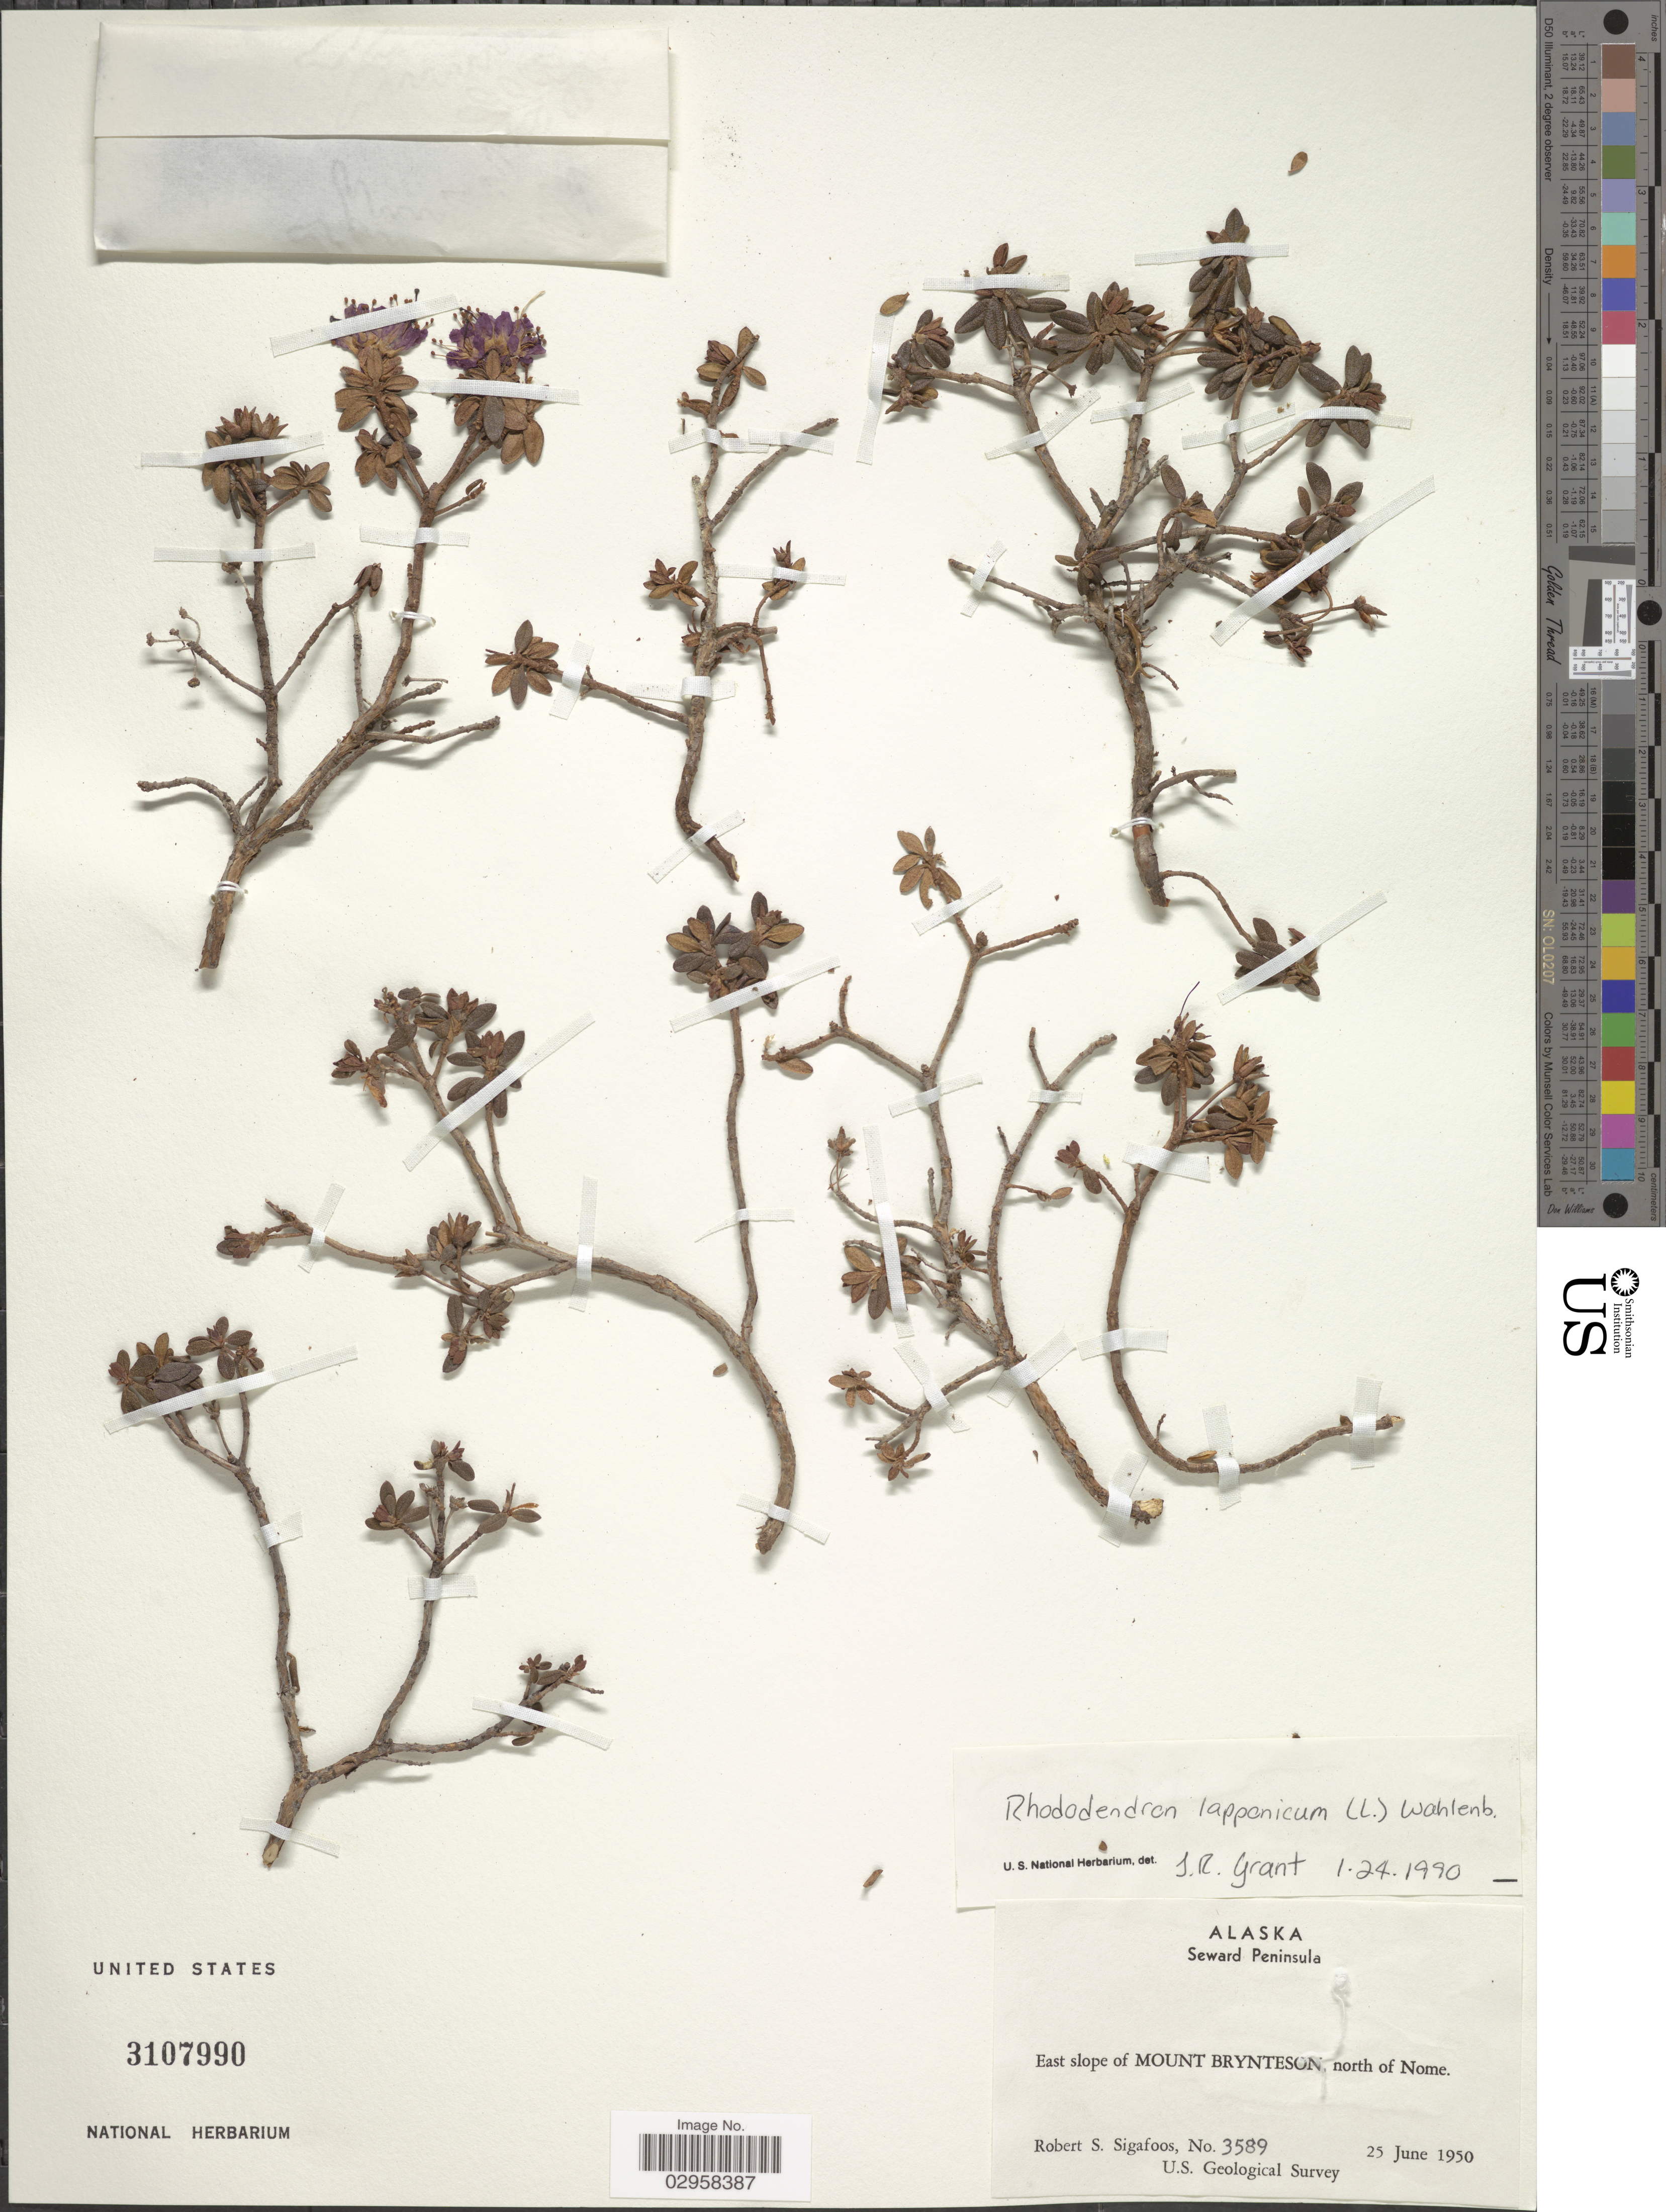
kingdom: Plantae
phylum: Tracheophyta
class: Magnoliopsida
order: Ericales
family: Ericaceae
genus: Rhododendron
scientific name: Rhododendron lapponicum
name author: (L.) Wahlenb.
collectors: R. Sigafoos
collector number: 3589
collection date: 1950-06-25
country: United States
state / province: Alaska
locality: Seward Peninsula. East slope of Mount Brynteson, north of Nome.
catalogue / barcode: US 3107990